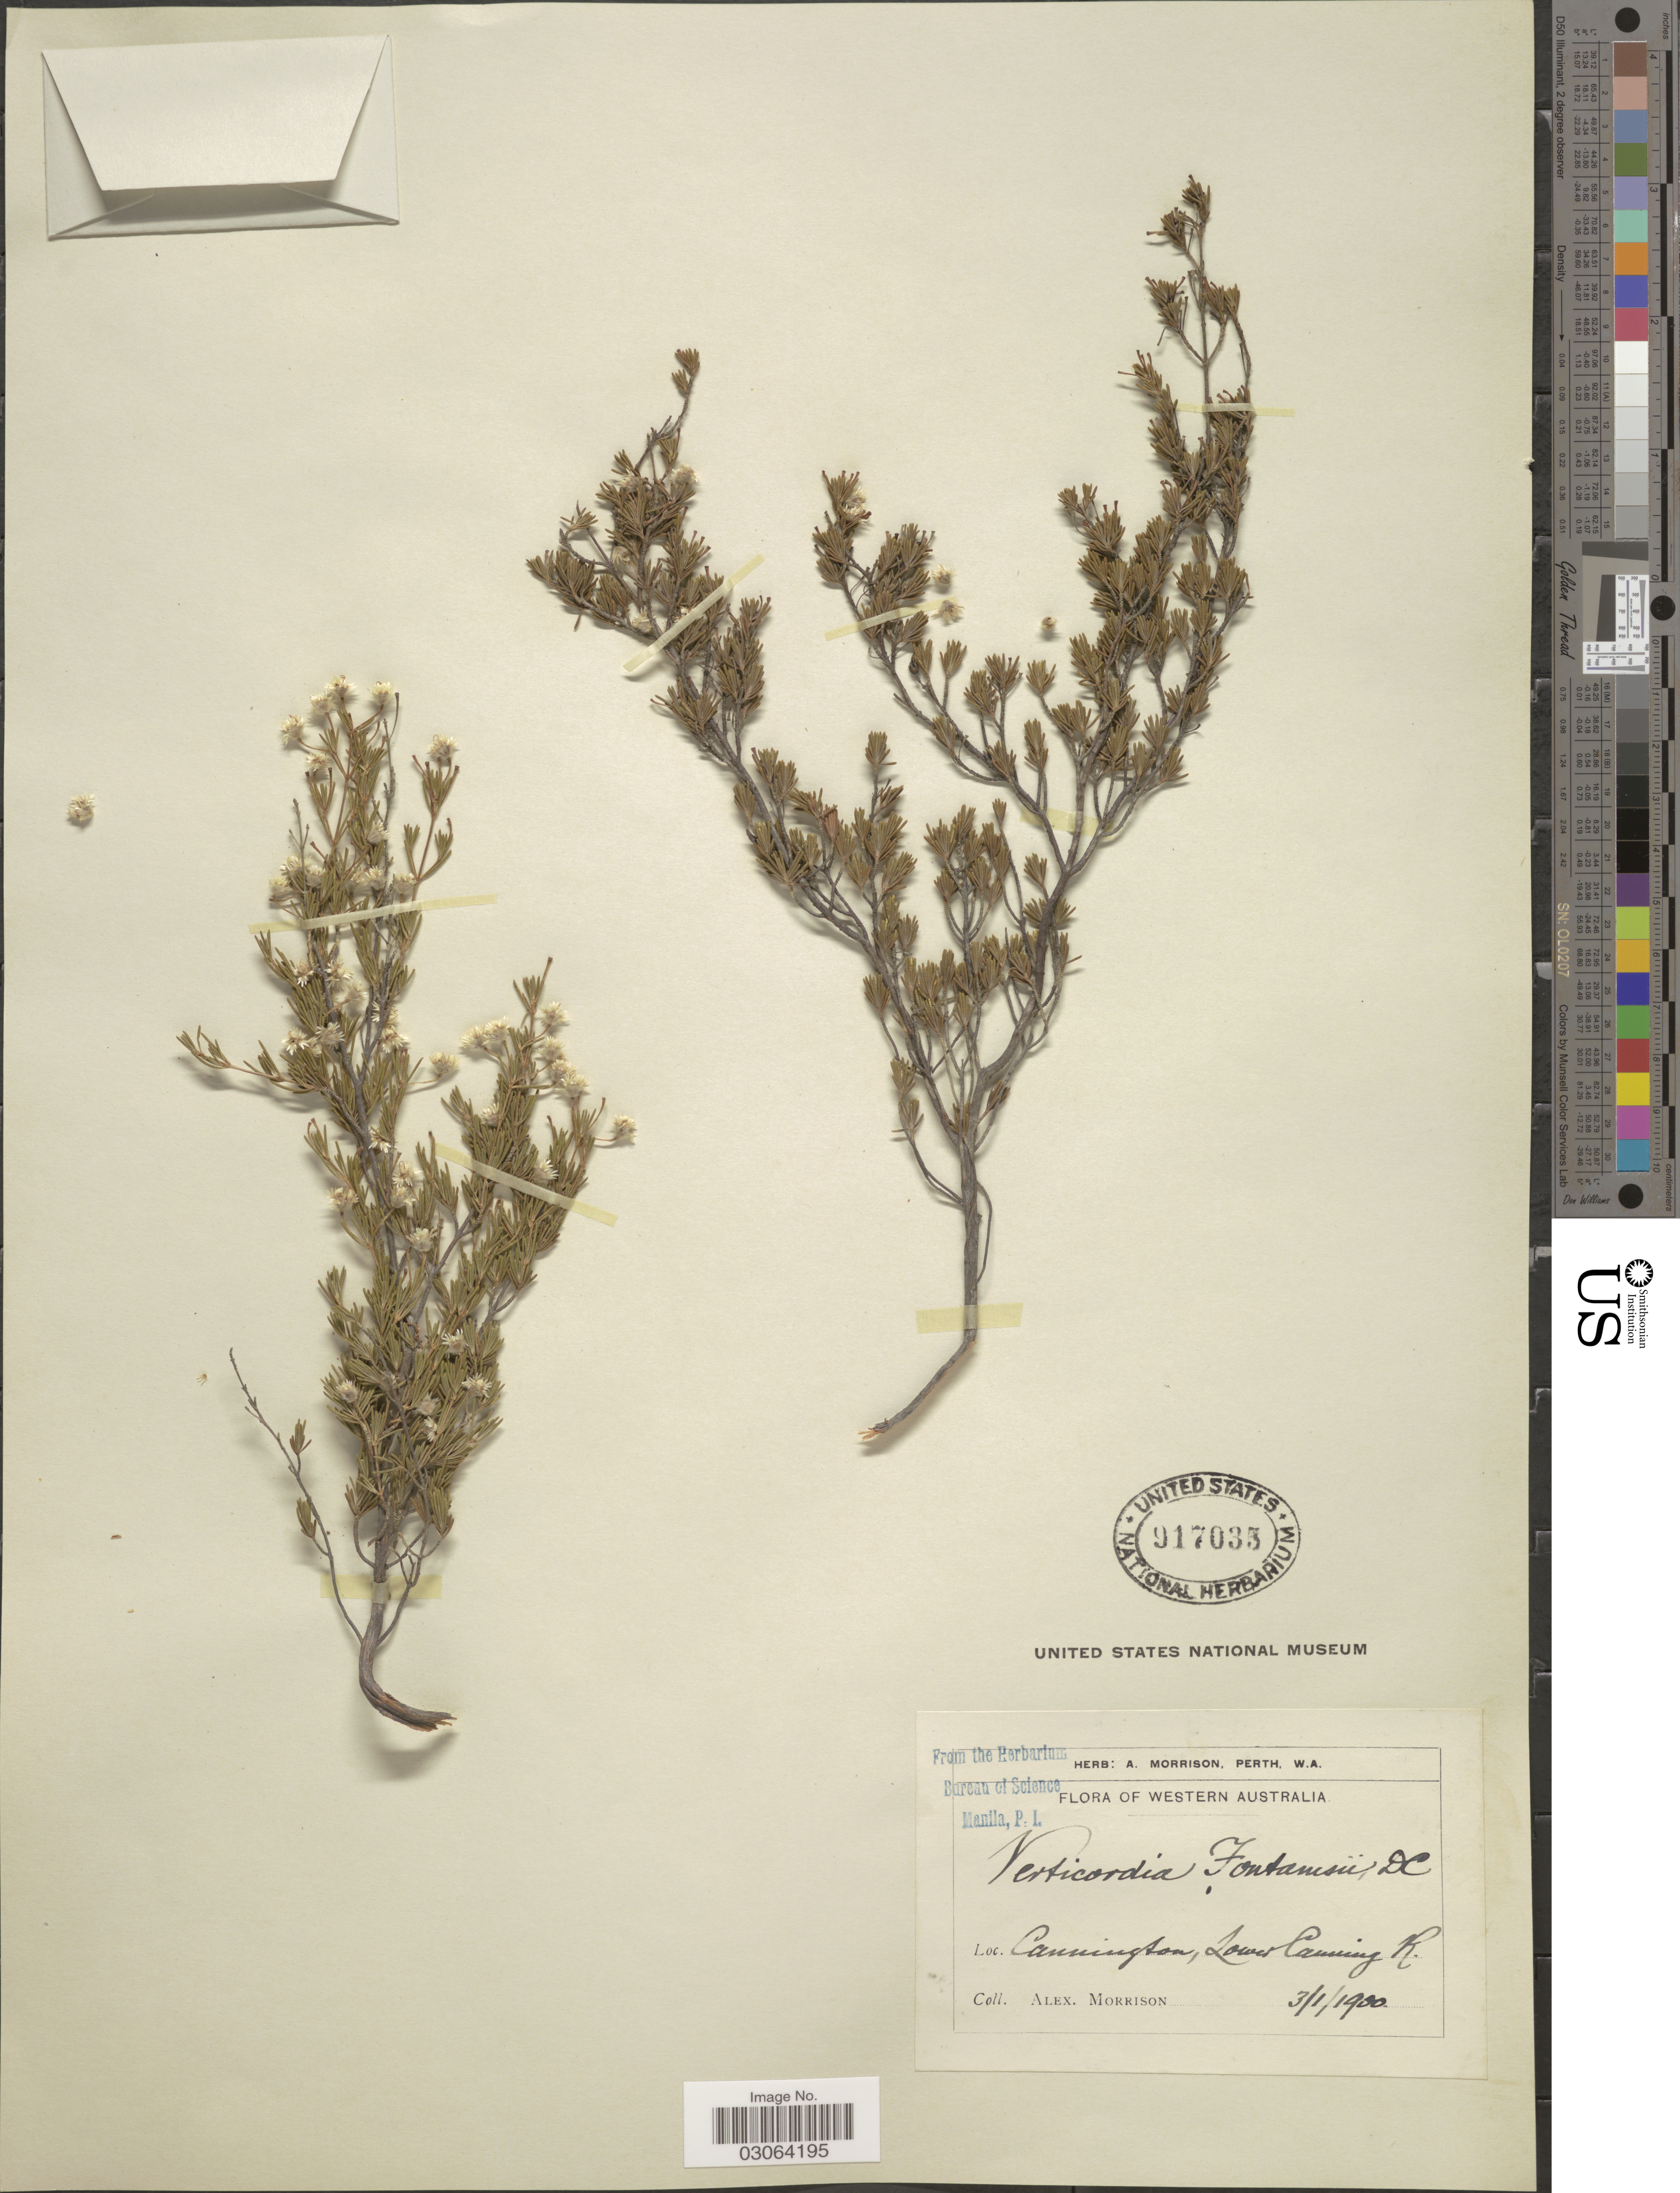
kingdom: Plantae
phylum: Tracheophyta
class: Magnoliopsida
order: Myrtales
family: Myrtaceae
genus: Verticordia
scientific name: Verticordia fontanesii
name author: DC.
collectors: A. Morrison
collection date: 1900-01-03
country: Australia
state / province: Western Australia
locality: Cannington, Lower Canning R.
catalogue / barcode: US 917035